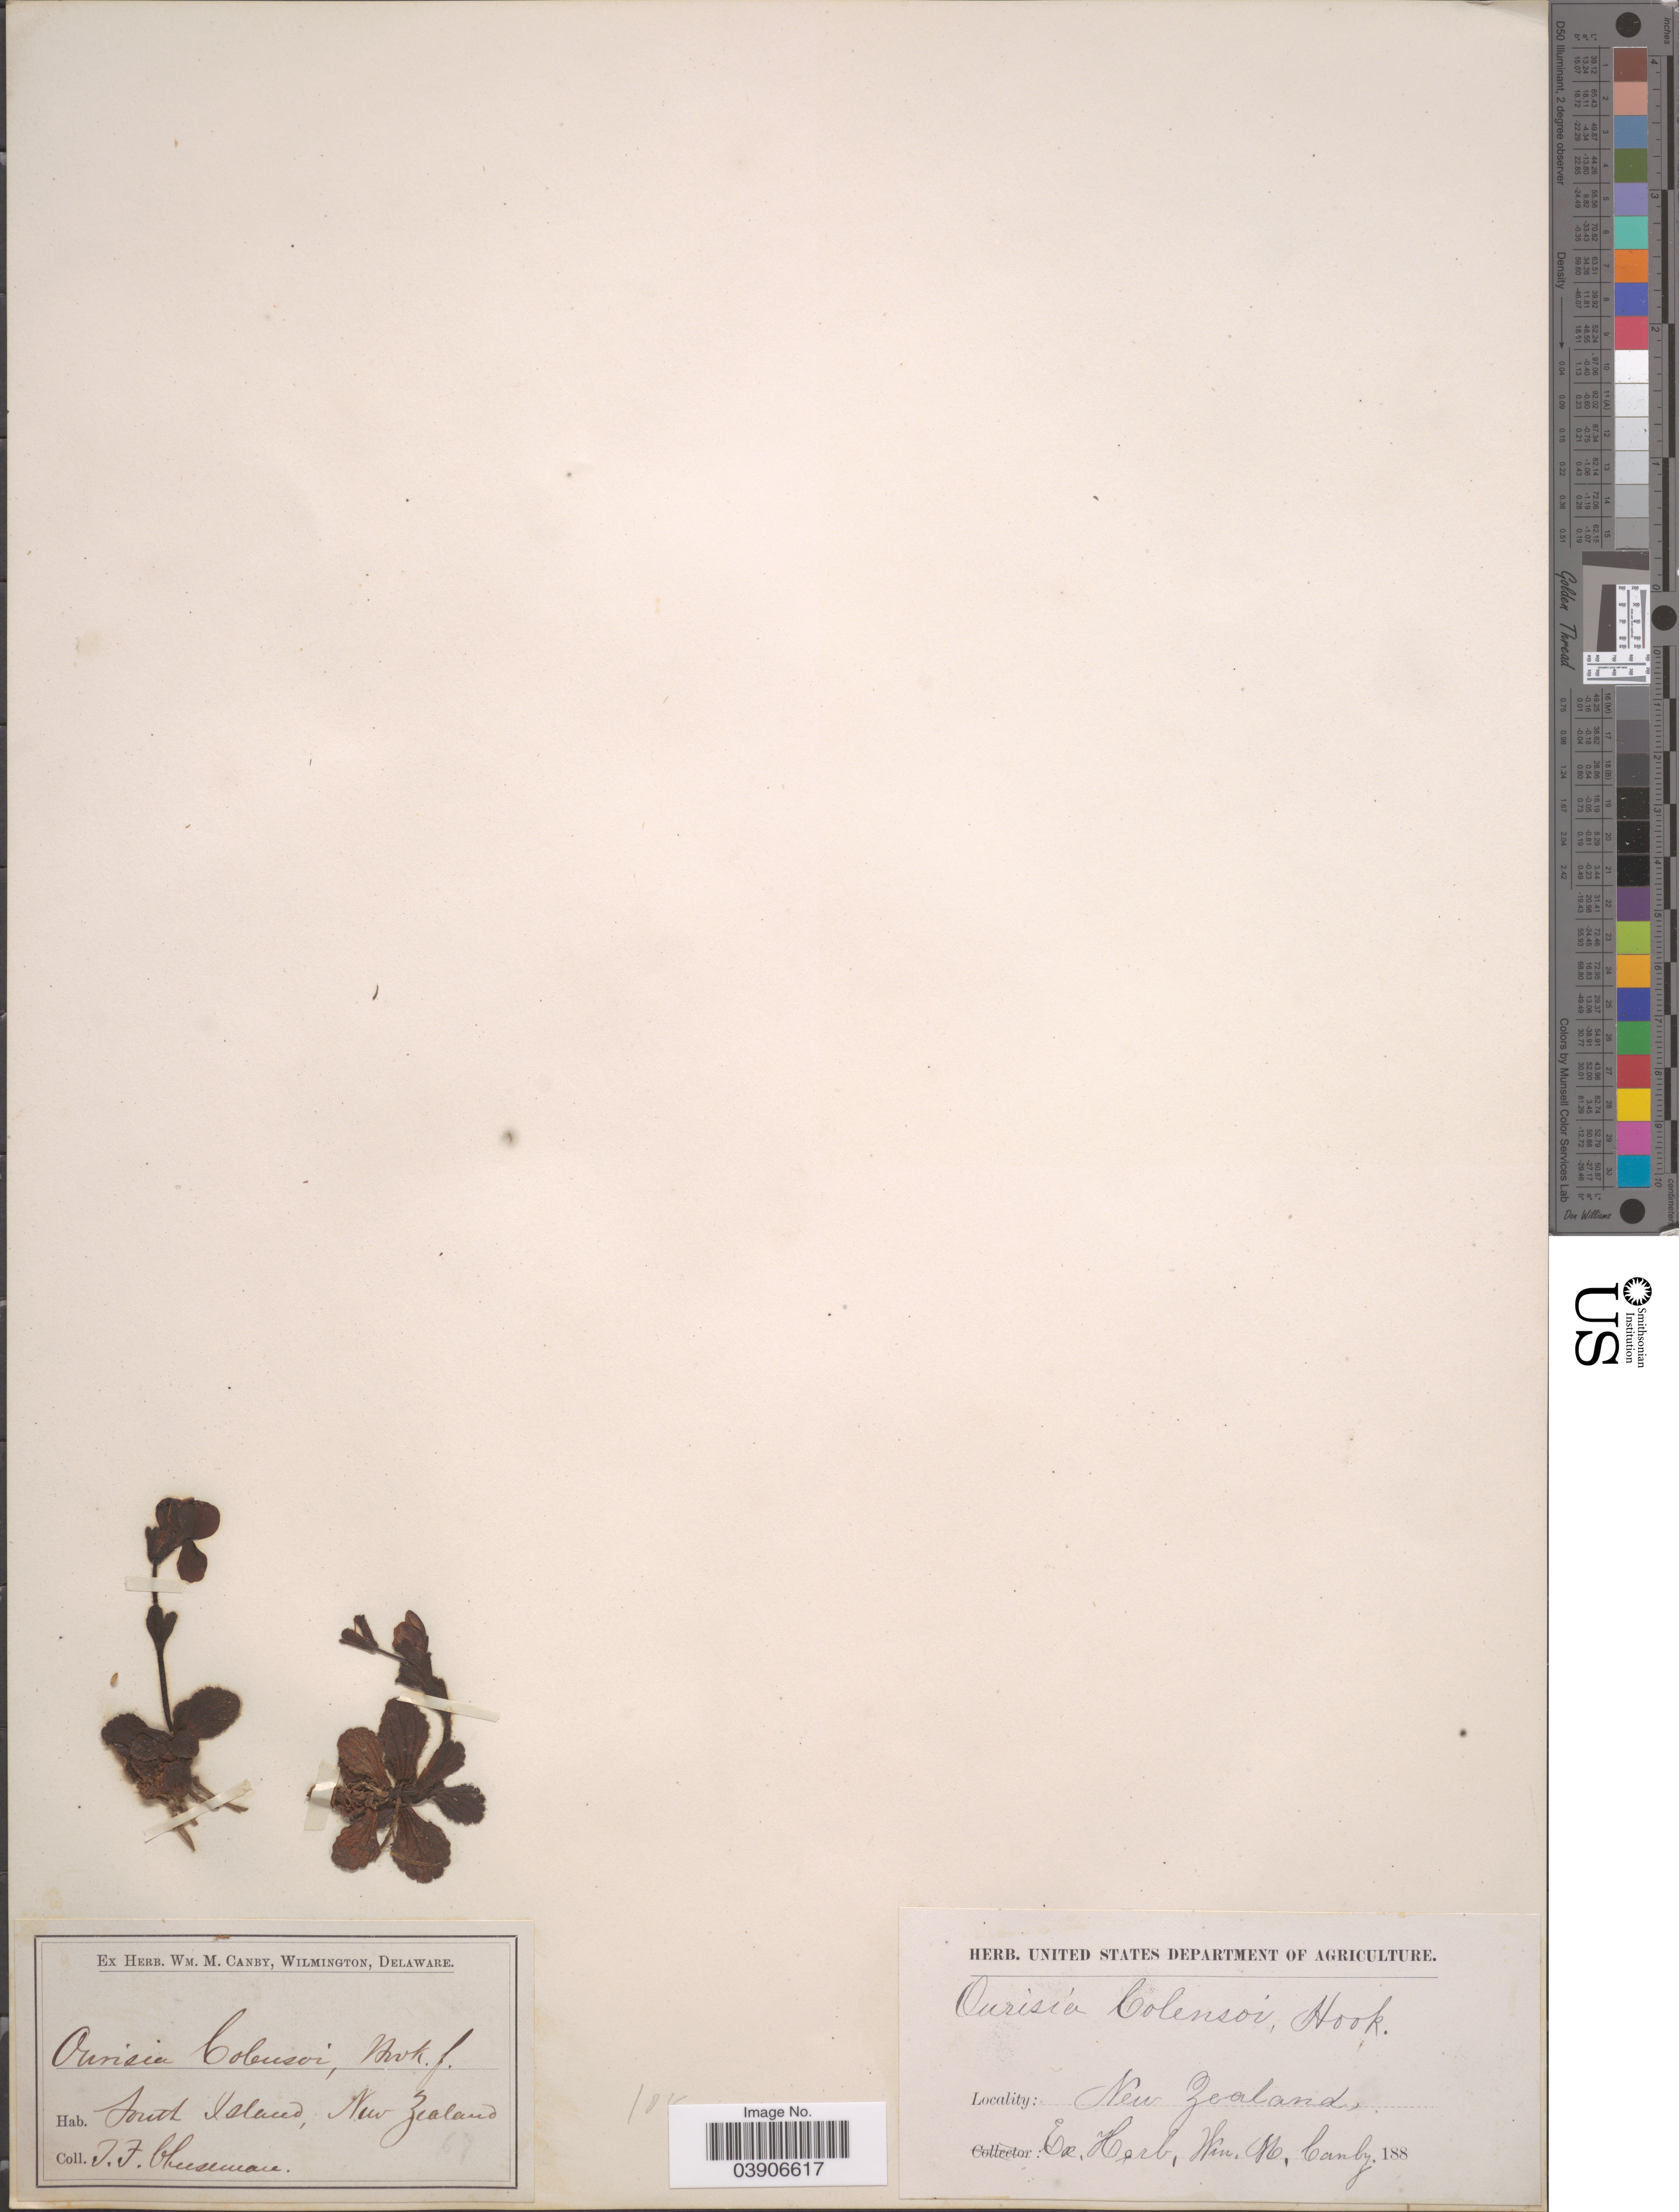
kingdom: Plantae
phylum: Tracheophyta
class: Magnoliopsida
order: Lamiales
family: Plantaginaceae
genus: Ourisia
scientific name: Ourisia colensoi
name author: Hook. f.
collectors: T. F. Cheeseman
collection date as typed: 188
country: New Zealand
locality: South Island.